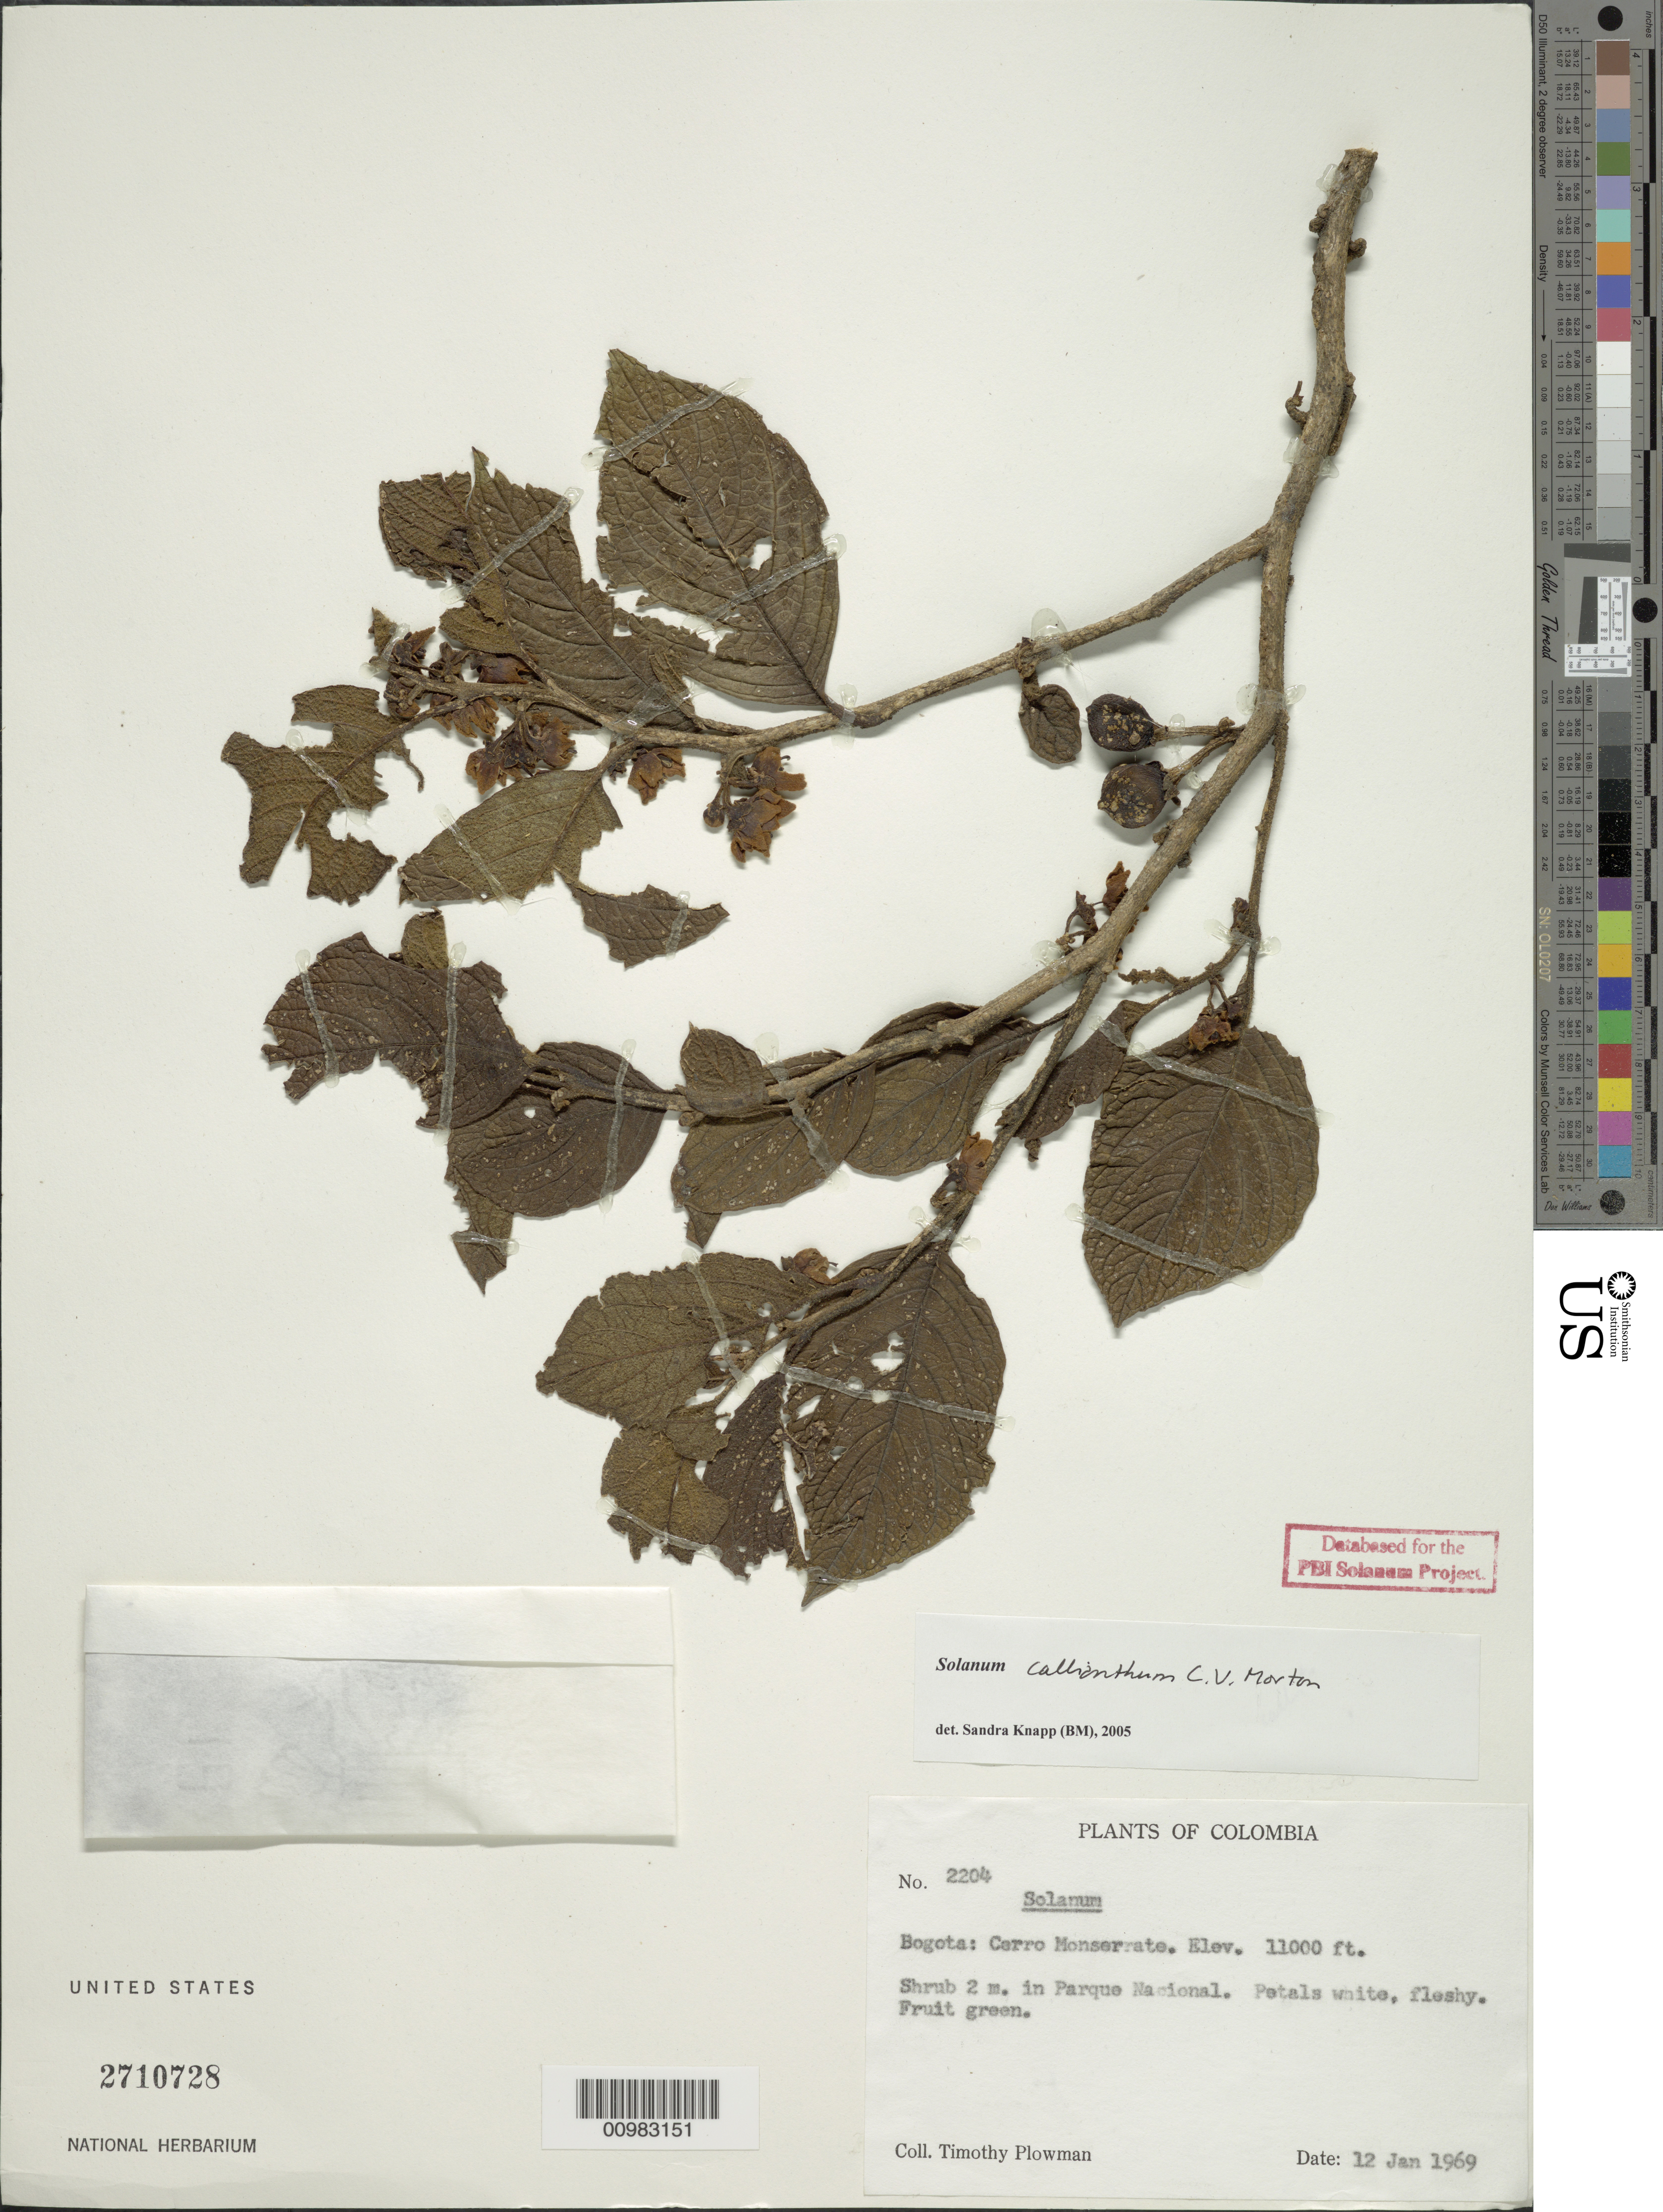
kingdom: Plantae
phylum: Tracheophyta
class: Magnoliopsida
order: Solanales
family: Solanaceae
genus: Solanum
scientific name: Solanum callianthum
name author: C.V. Morton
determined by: Knapp, S. D.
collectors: T. Plowman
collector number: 2204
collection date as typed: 12 Jan 1969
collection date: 1969-01-12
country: Colombia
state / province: Cundinamarca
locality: Cerro Monserrate, in Parque Nacional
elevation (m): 3000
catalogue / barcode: US 2710728